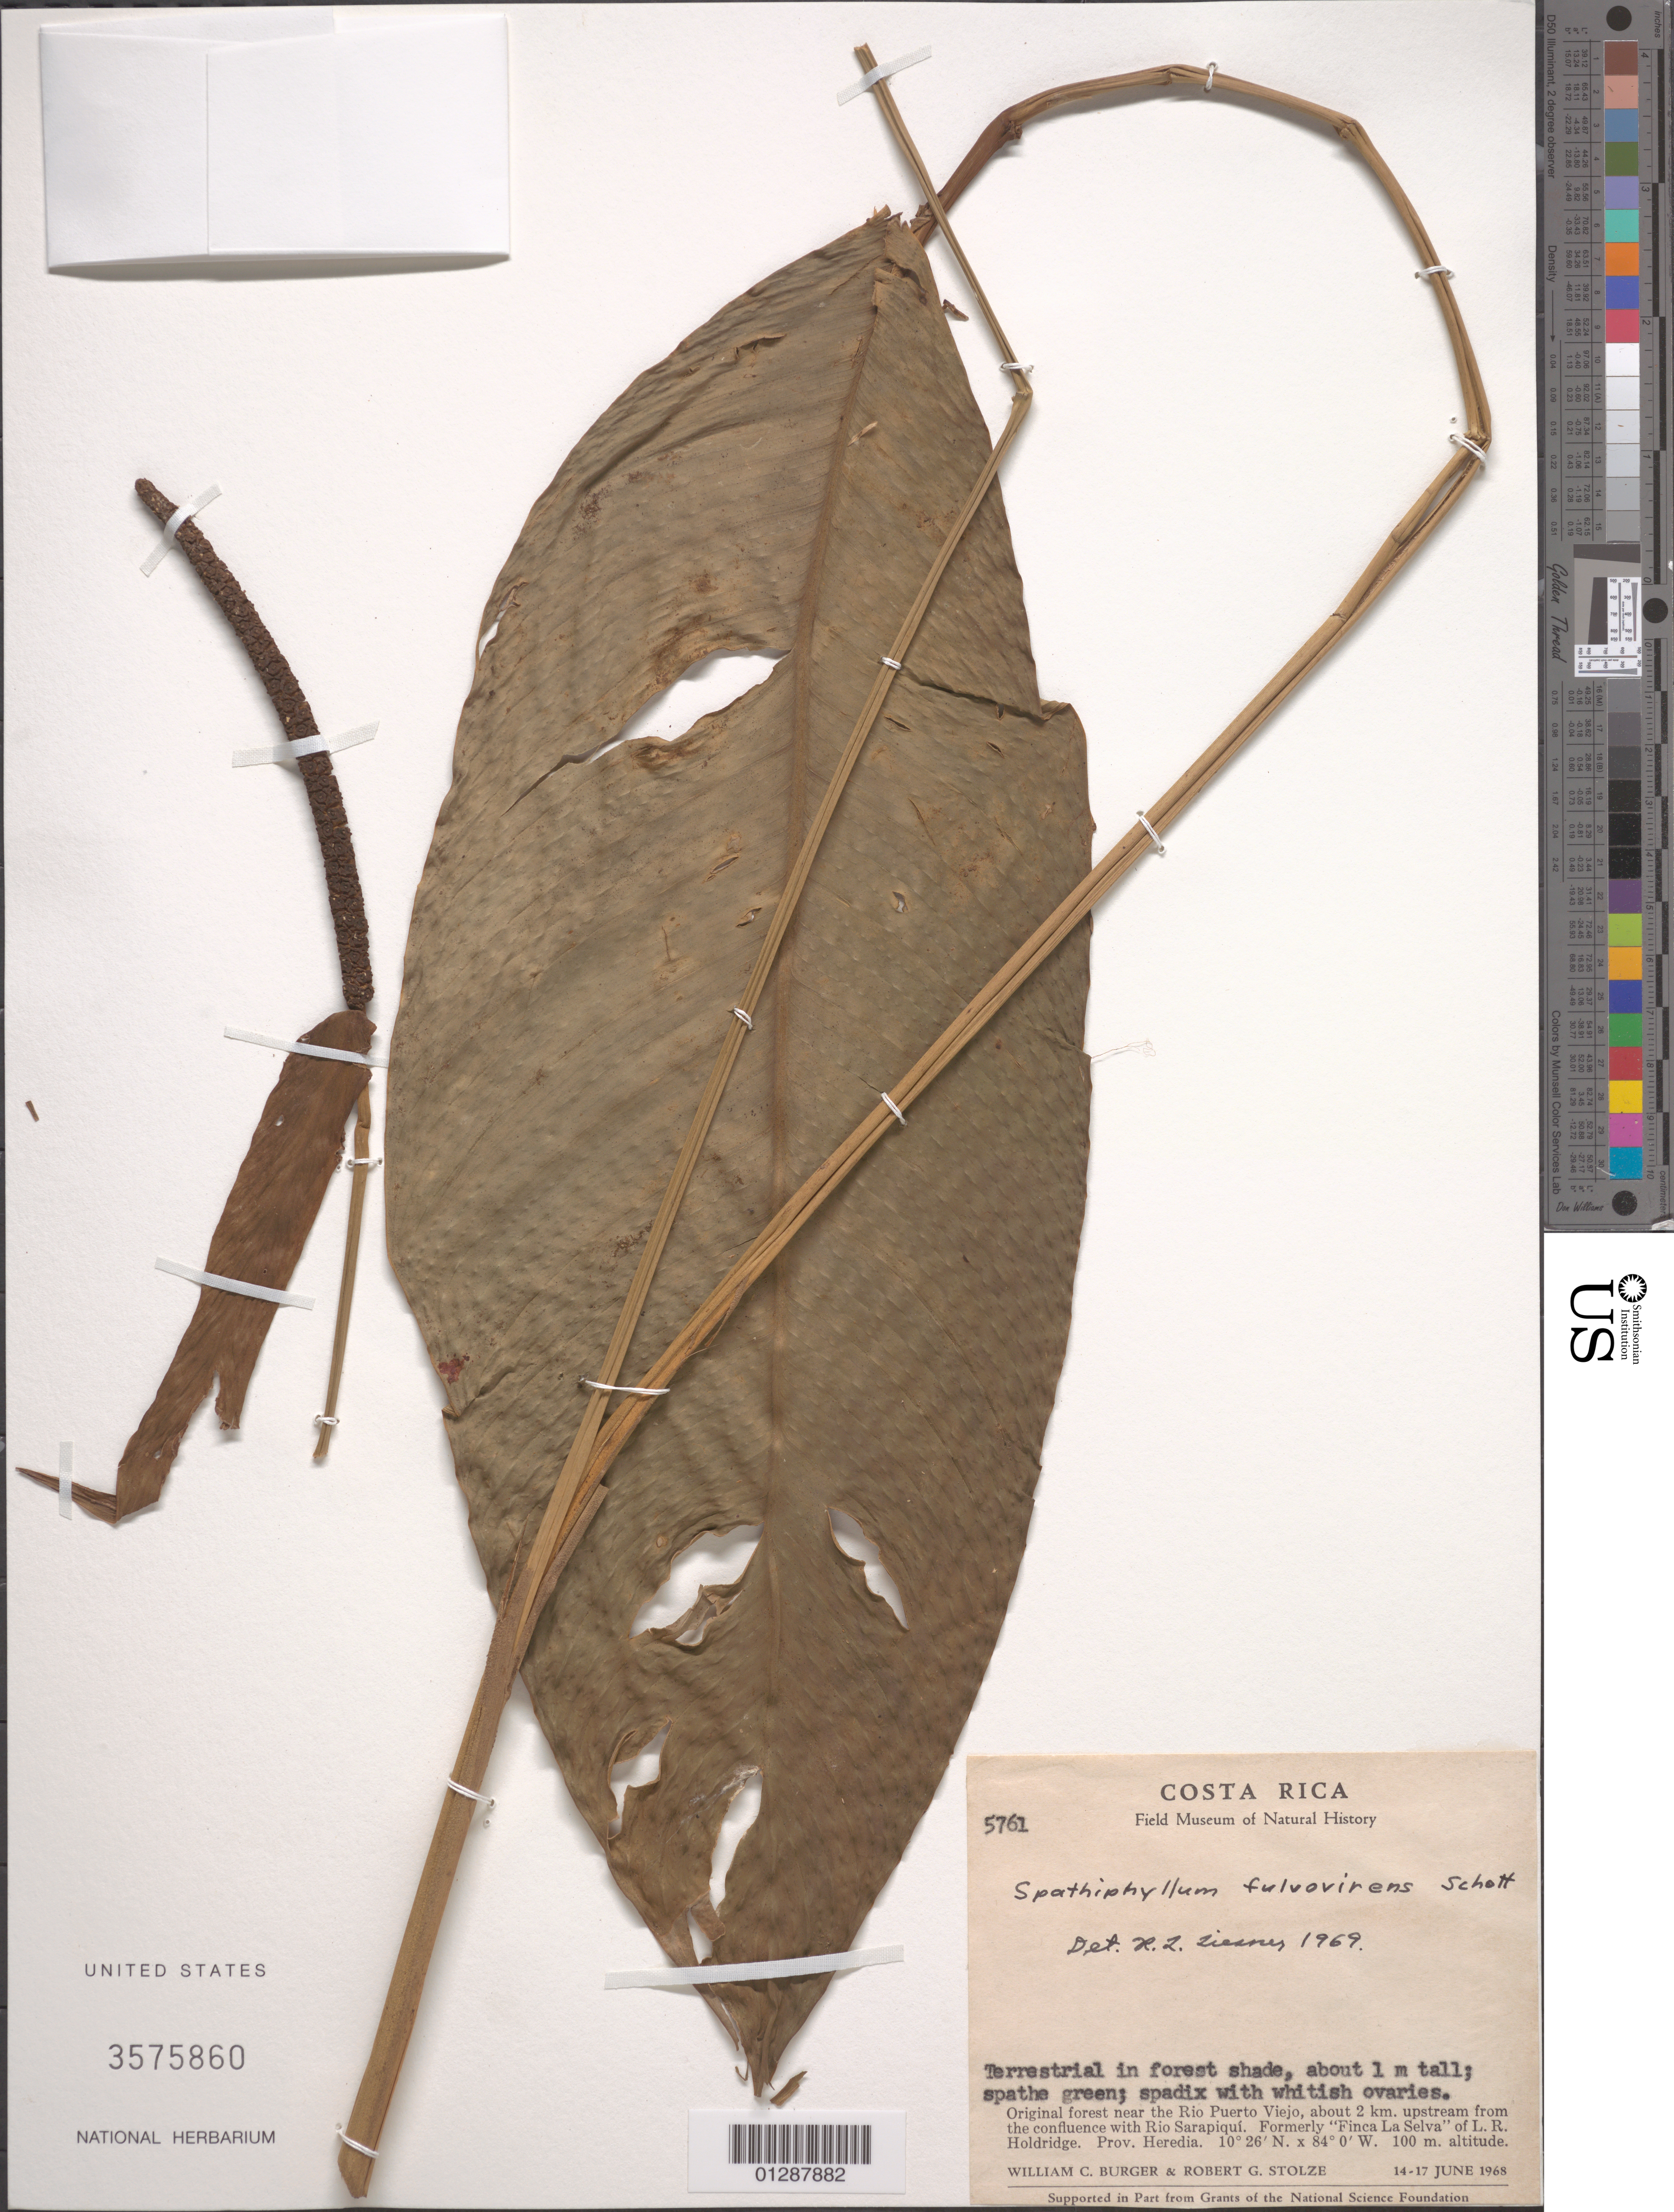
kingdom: Plantae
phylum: Tracheophyta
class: Liliopsida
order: Alismatales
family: Araceae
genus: Spathiphyllum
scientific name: Spathiphyllum fulvovirens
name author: Schott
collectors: W. Burger & R. G. Stolze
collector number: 5761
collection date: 1968-06-14/1968-06-17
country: Costa Rica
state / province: Heredia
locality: Near the Rio Puerto Viejo, about 2 km. upstream from the confluence with Rio Sarapiquí. Formerly "Finca La Selva" of L.R. Holdridge.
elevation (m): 100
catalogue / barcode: US 3575860